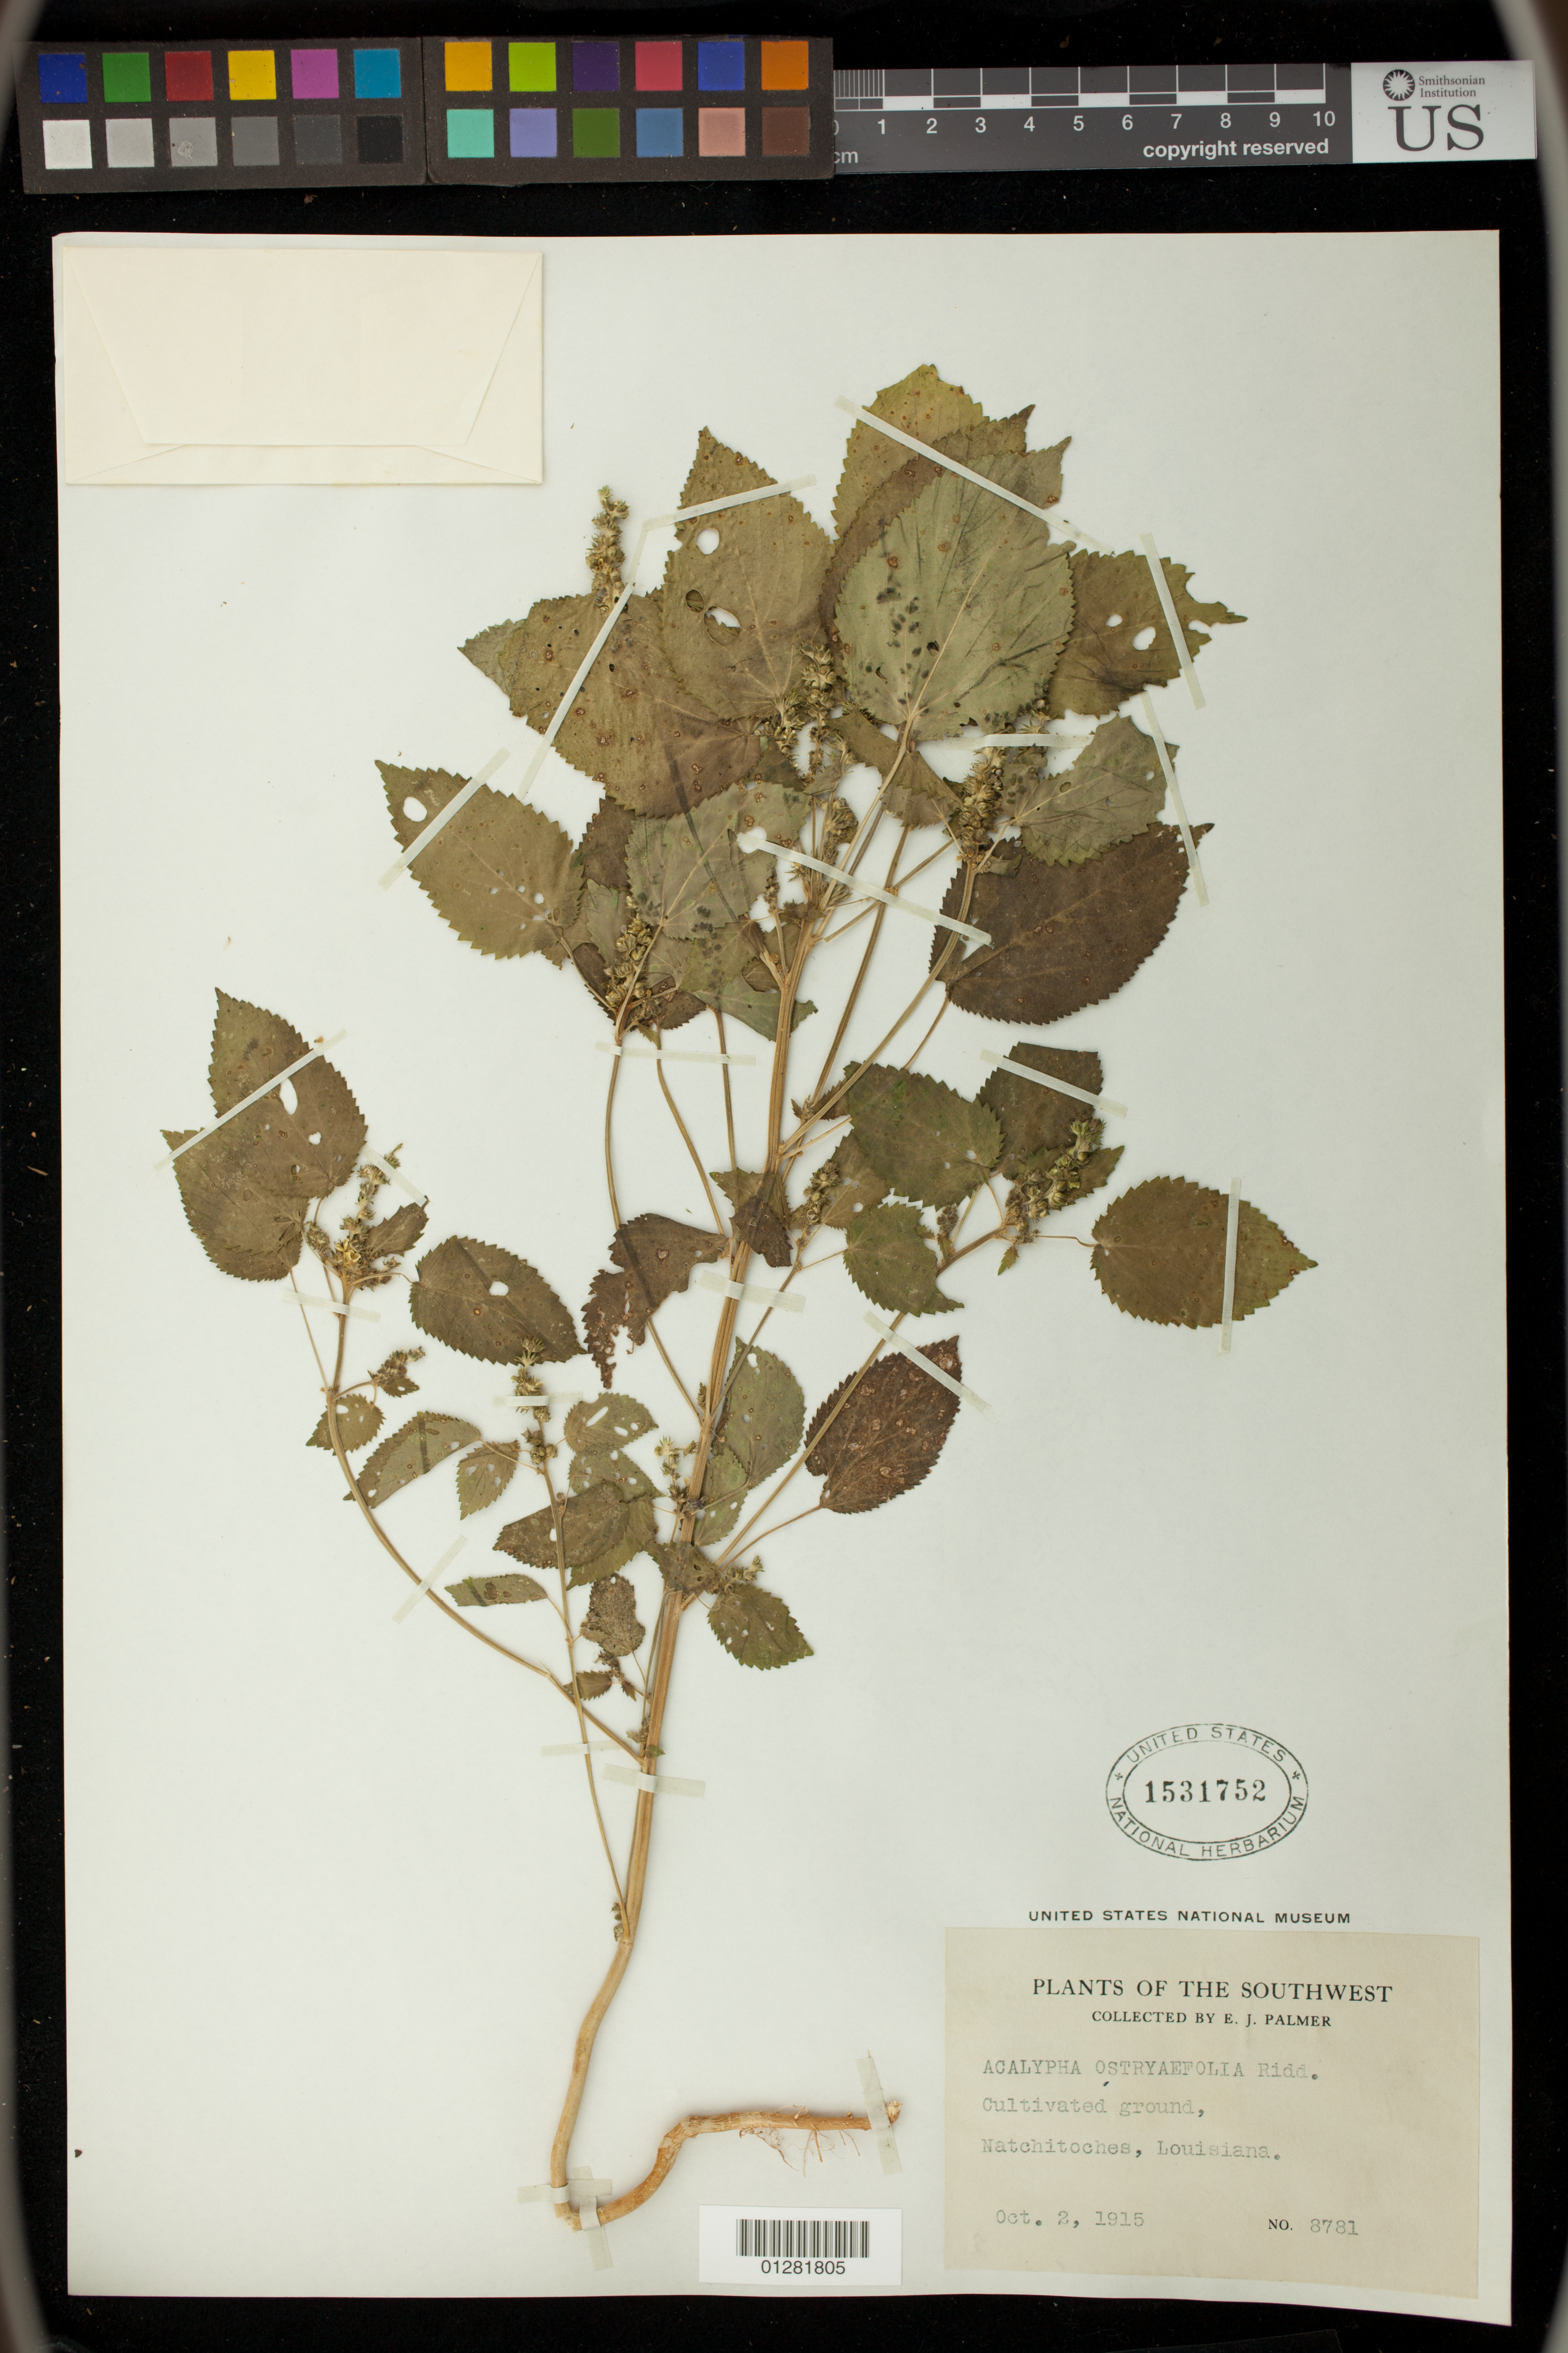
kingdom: Plantae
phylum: Tracheophyta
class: Magnoliopsida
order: Malpighiales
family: Euphorbiaceae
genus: Acalypha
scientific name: Acalypha ostryifolia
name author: Ridd.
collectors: E. J. Palmer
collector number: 8781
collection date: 1915-10-02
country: United States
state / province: Louisiana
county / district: Natchitoches Parish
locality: Natchitoches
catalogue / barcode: US 1531752